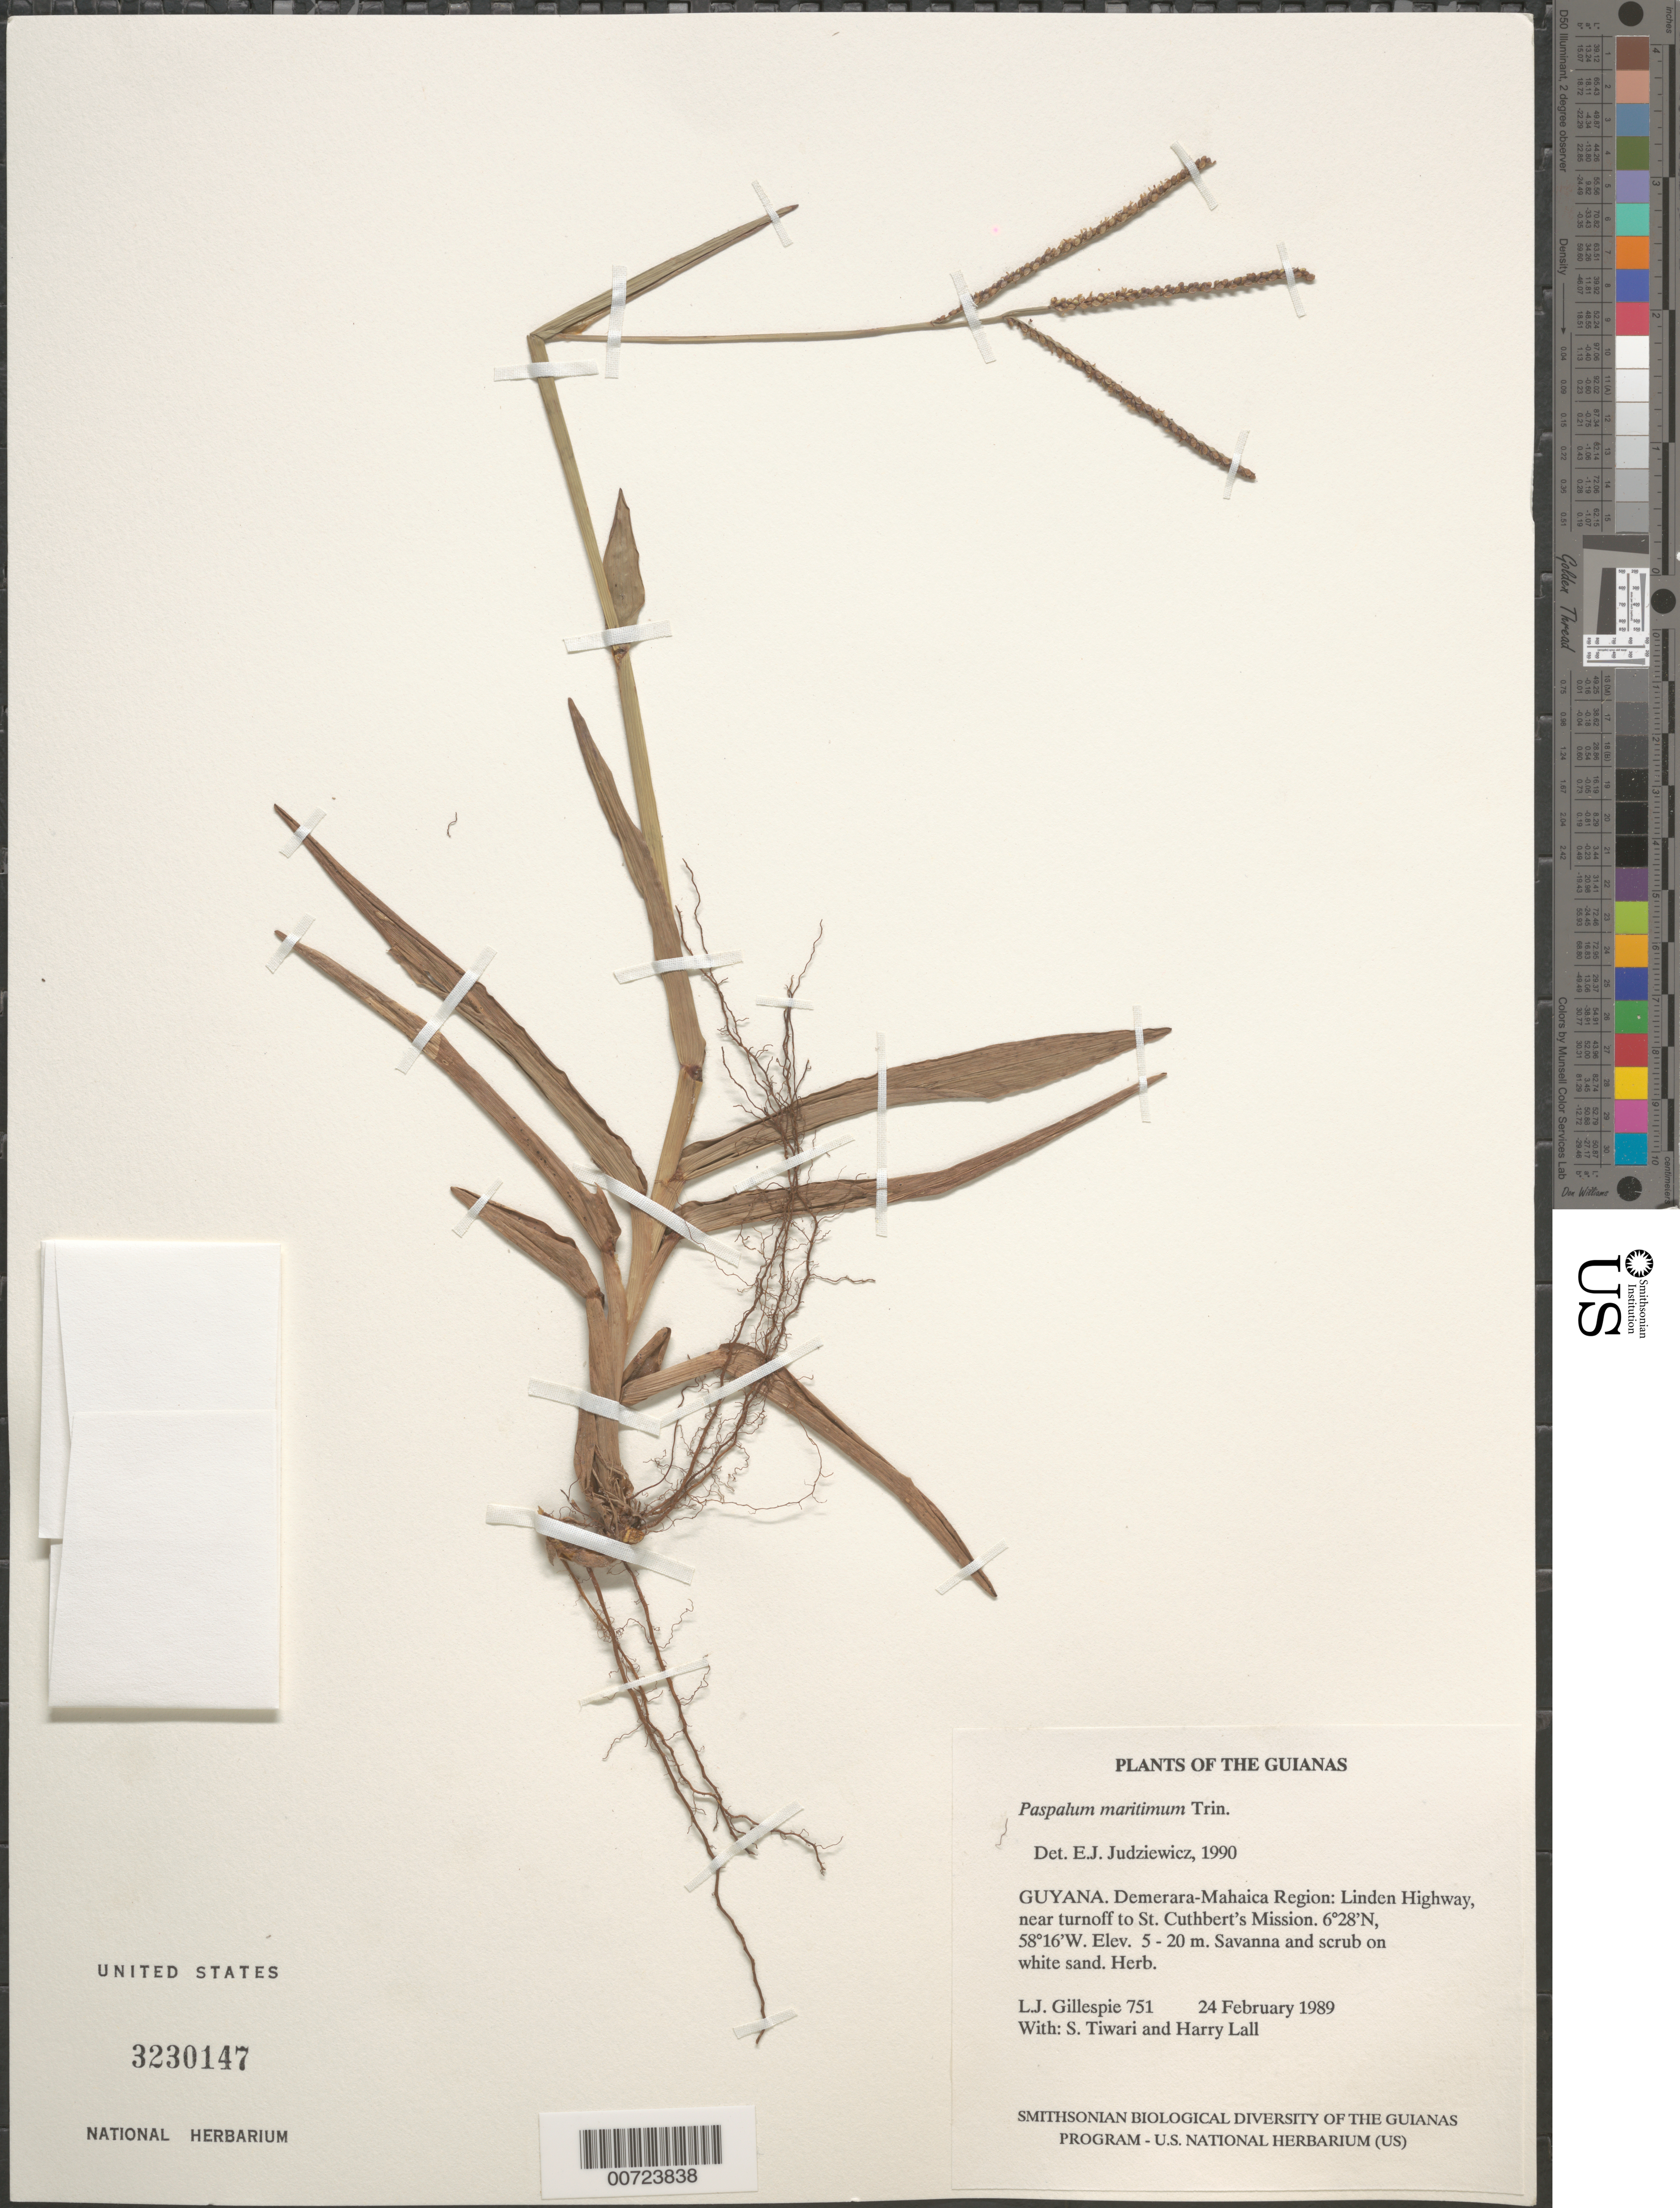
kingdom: Plantae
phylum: Tracheophyta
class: Liliopsida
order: Poales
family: Poaceae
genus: Paspalum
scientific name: Paspalum maritimum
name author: Trin.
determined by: Judziewicz, E. J.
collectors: L. J. Gillespie, S. Tiwari & H. Lall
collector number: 751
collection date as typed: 24 February 1989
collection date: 1989-02-24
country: Guyana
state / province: Demerara-Mahaica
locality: Linden Highway, near turnoff to St. Cuthbert's Mission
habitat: Savanna and scrub on white sand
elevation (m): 5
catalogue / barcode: US 3230147